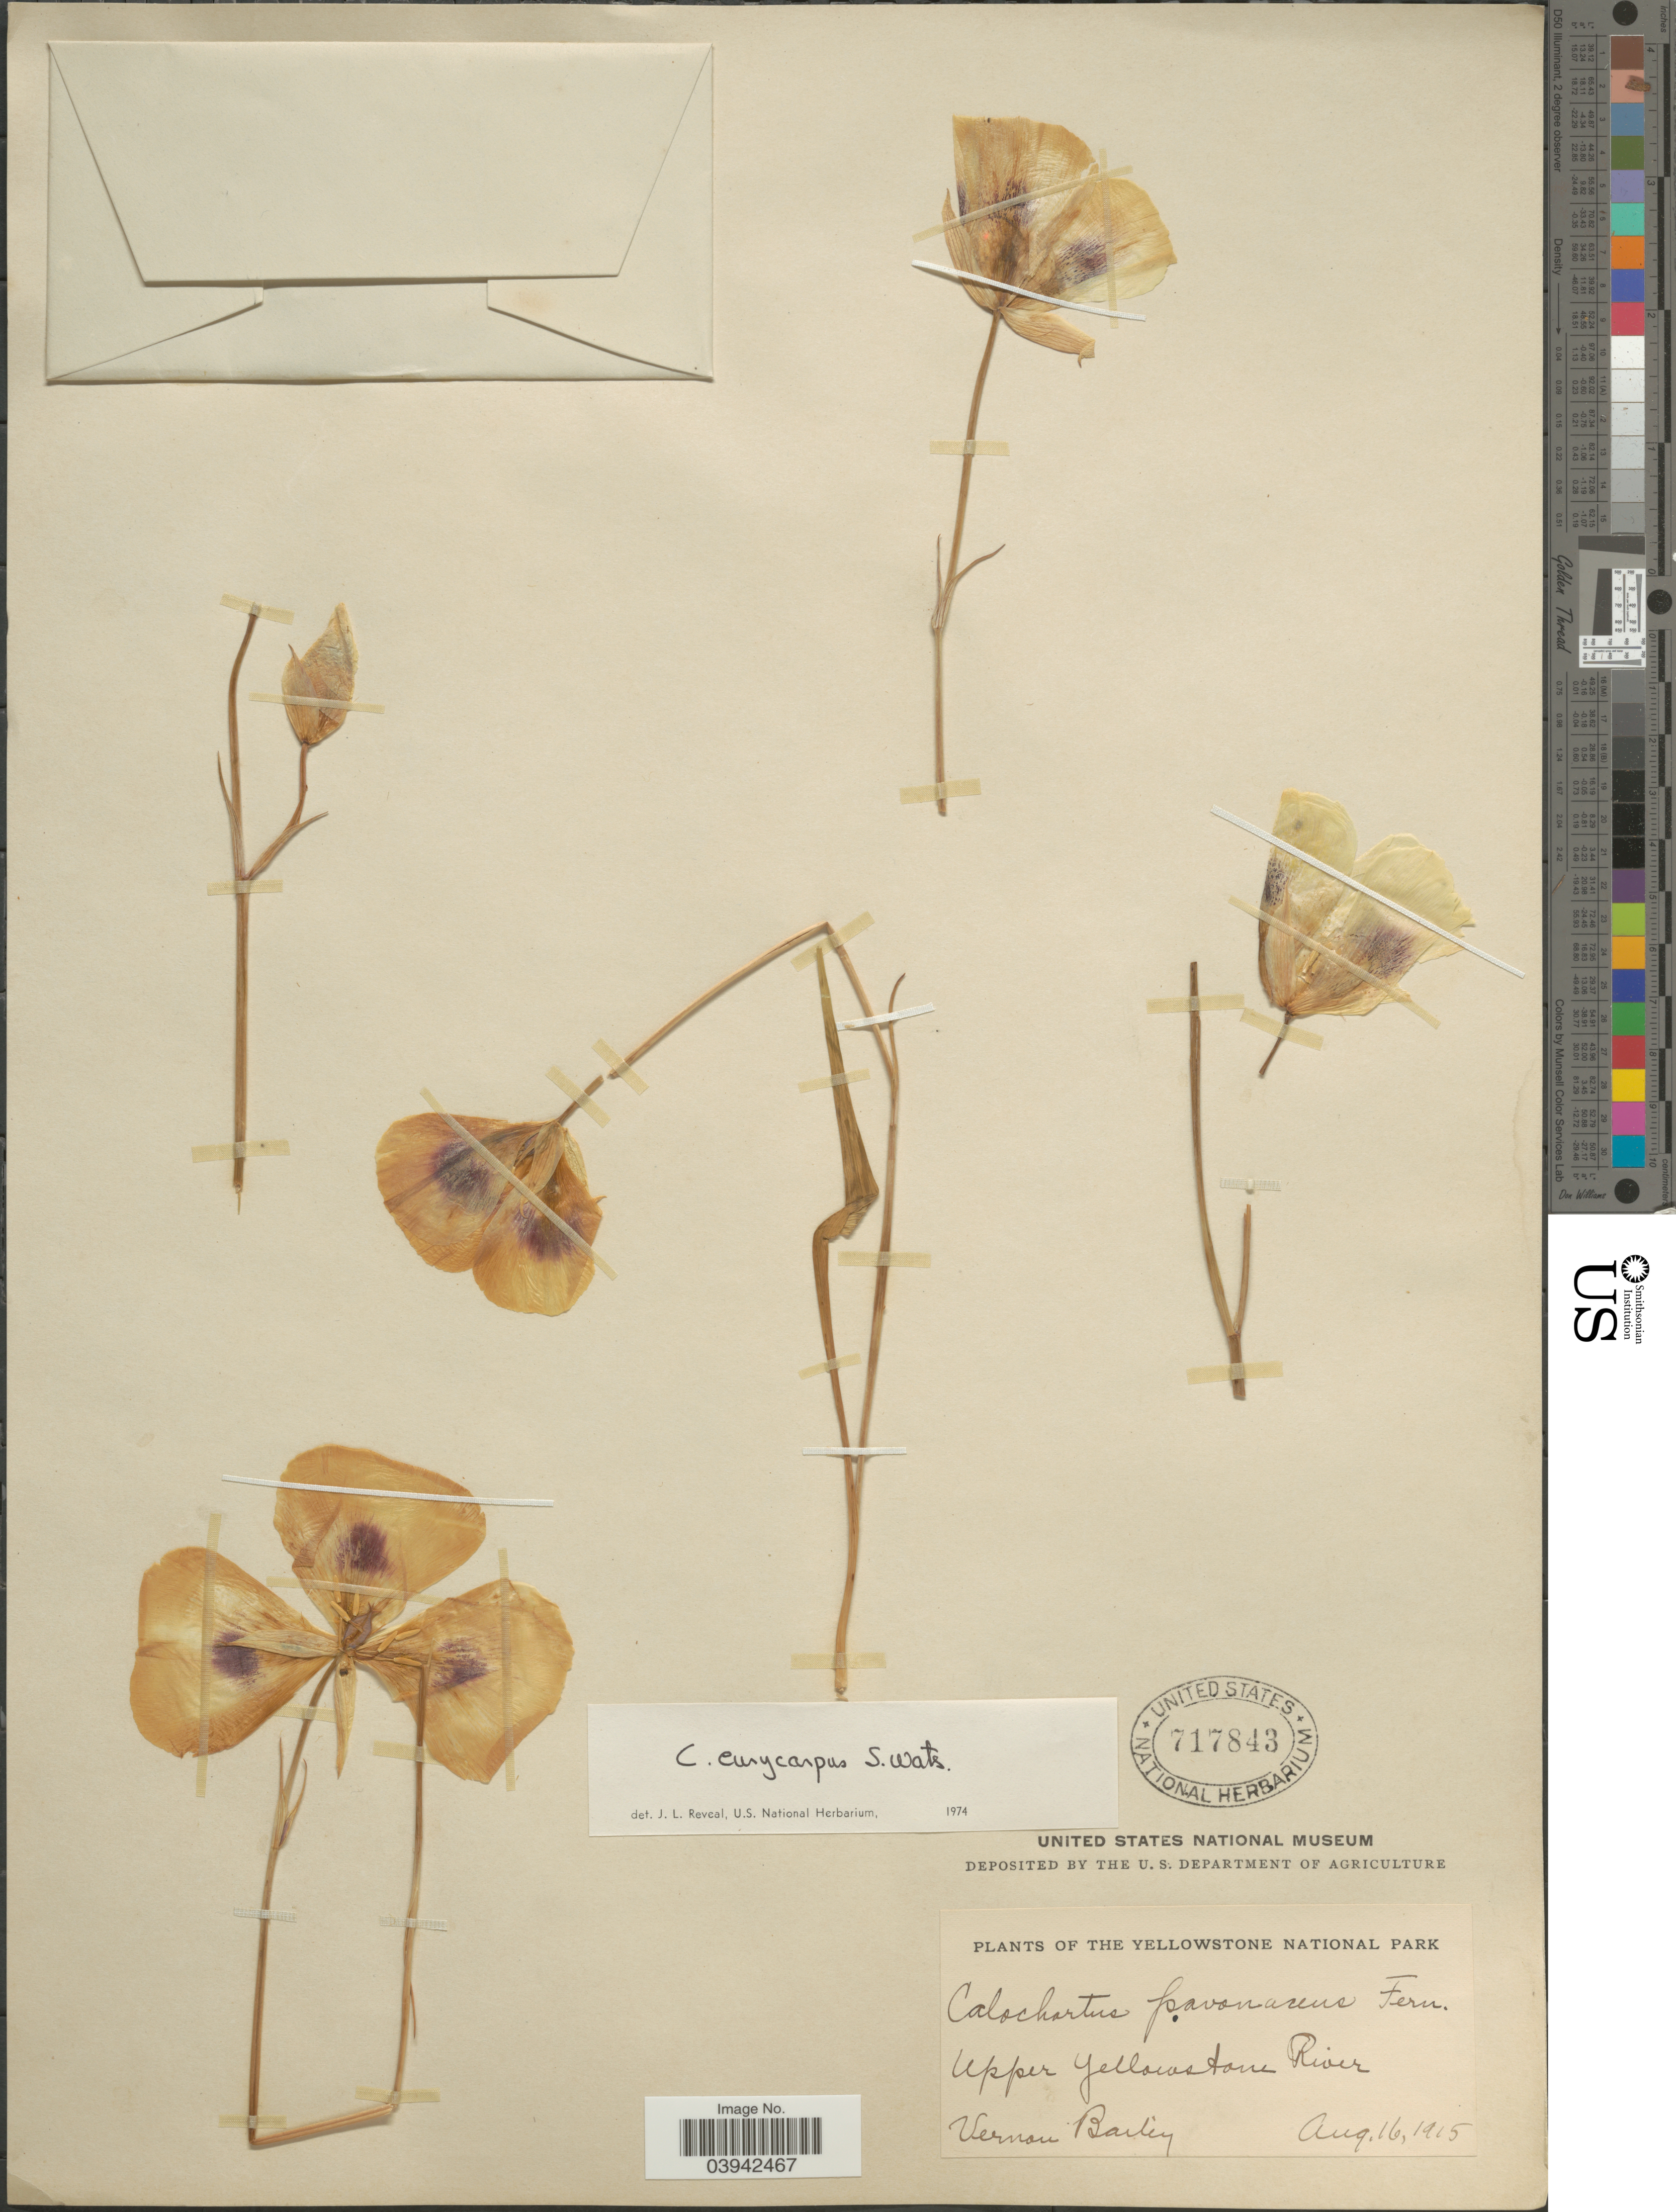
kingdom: Plantae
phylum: Tracheophyta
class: Liliopsida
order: Liliales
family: Liliaceae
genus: Calochortus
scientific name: Calochortus eurycarpus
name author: S. Watson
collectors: V. O. Bailey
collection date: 1915-08-16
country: United States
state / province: Wyoming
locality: The Yellowstone National Park. Upper Yellowstone River.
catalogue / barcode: US 717843